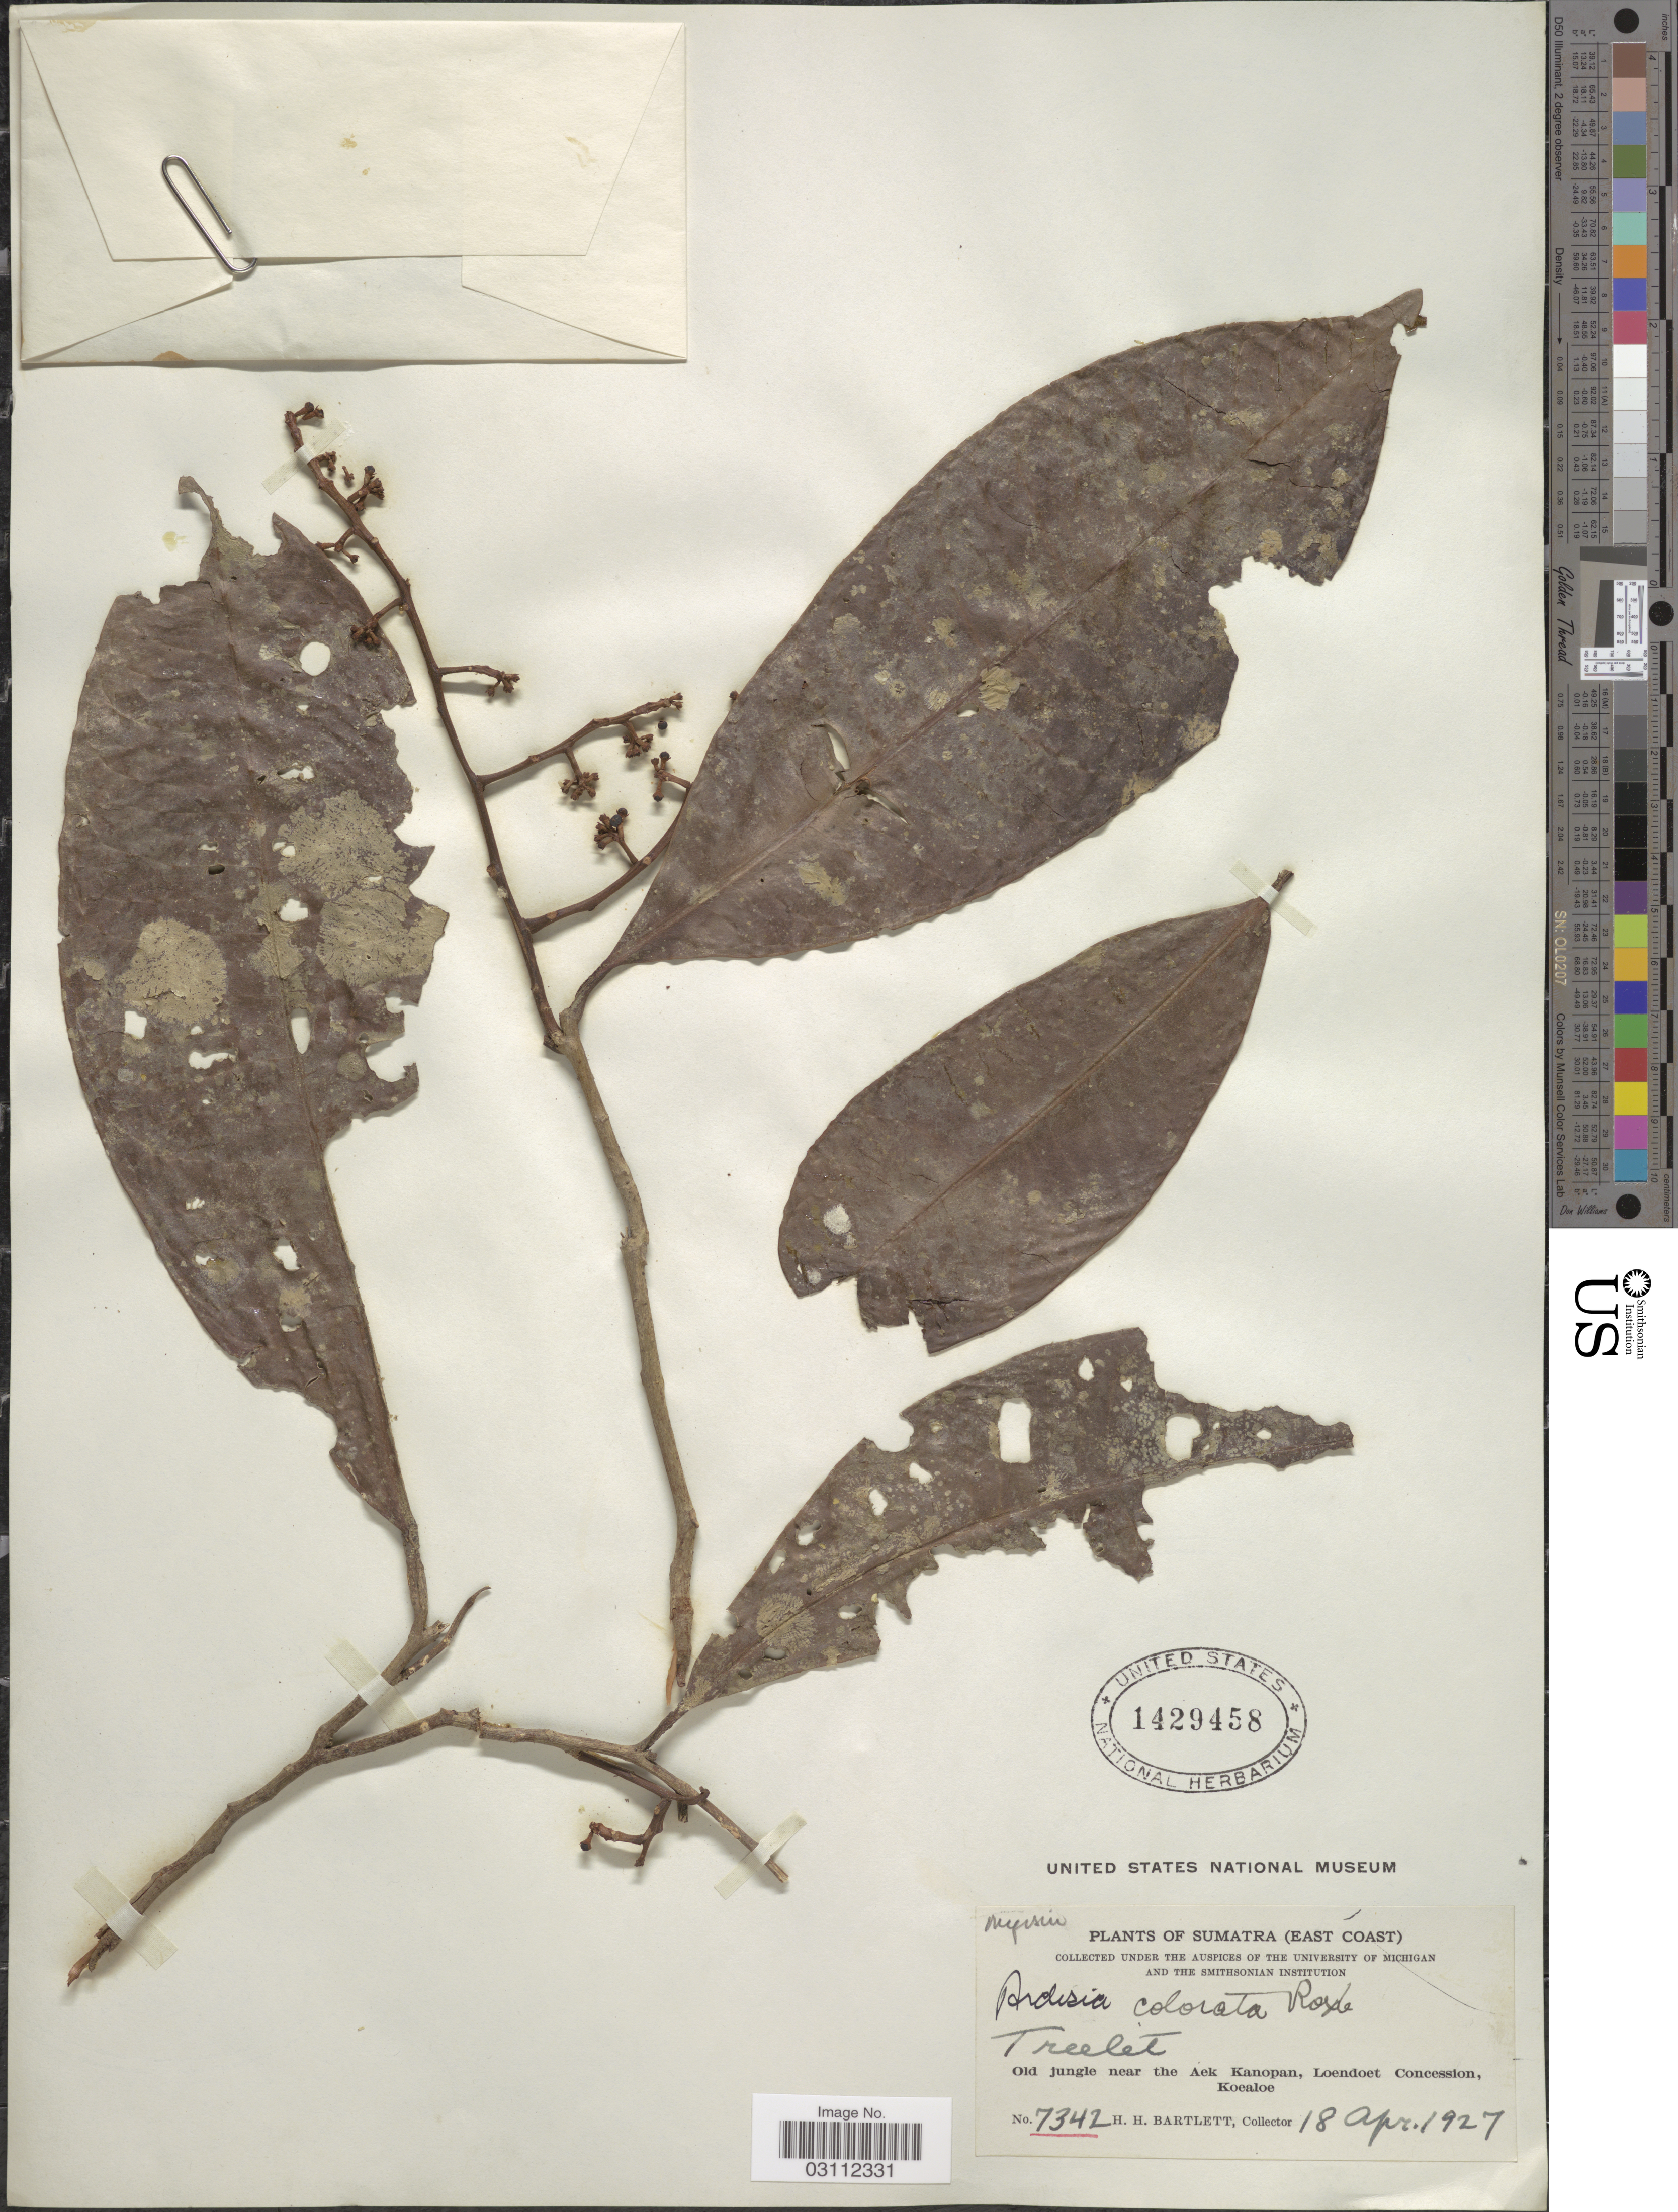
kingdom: Plantae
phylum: Tracheophyta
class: Magnoliopsida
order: Ericales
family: Primulaceae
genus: Ardisia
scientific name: Ardisia colorata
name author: Roxb.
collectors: H. H. Bartlett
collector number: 7342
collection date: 1927-04-18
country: Indonesia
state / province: Sumatra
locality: (East Coast). Old jungle near the Aek Kanopan, Loendoet Concession, Koealoe.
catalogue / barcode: US 1429458